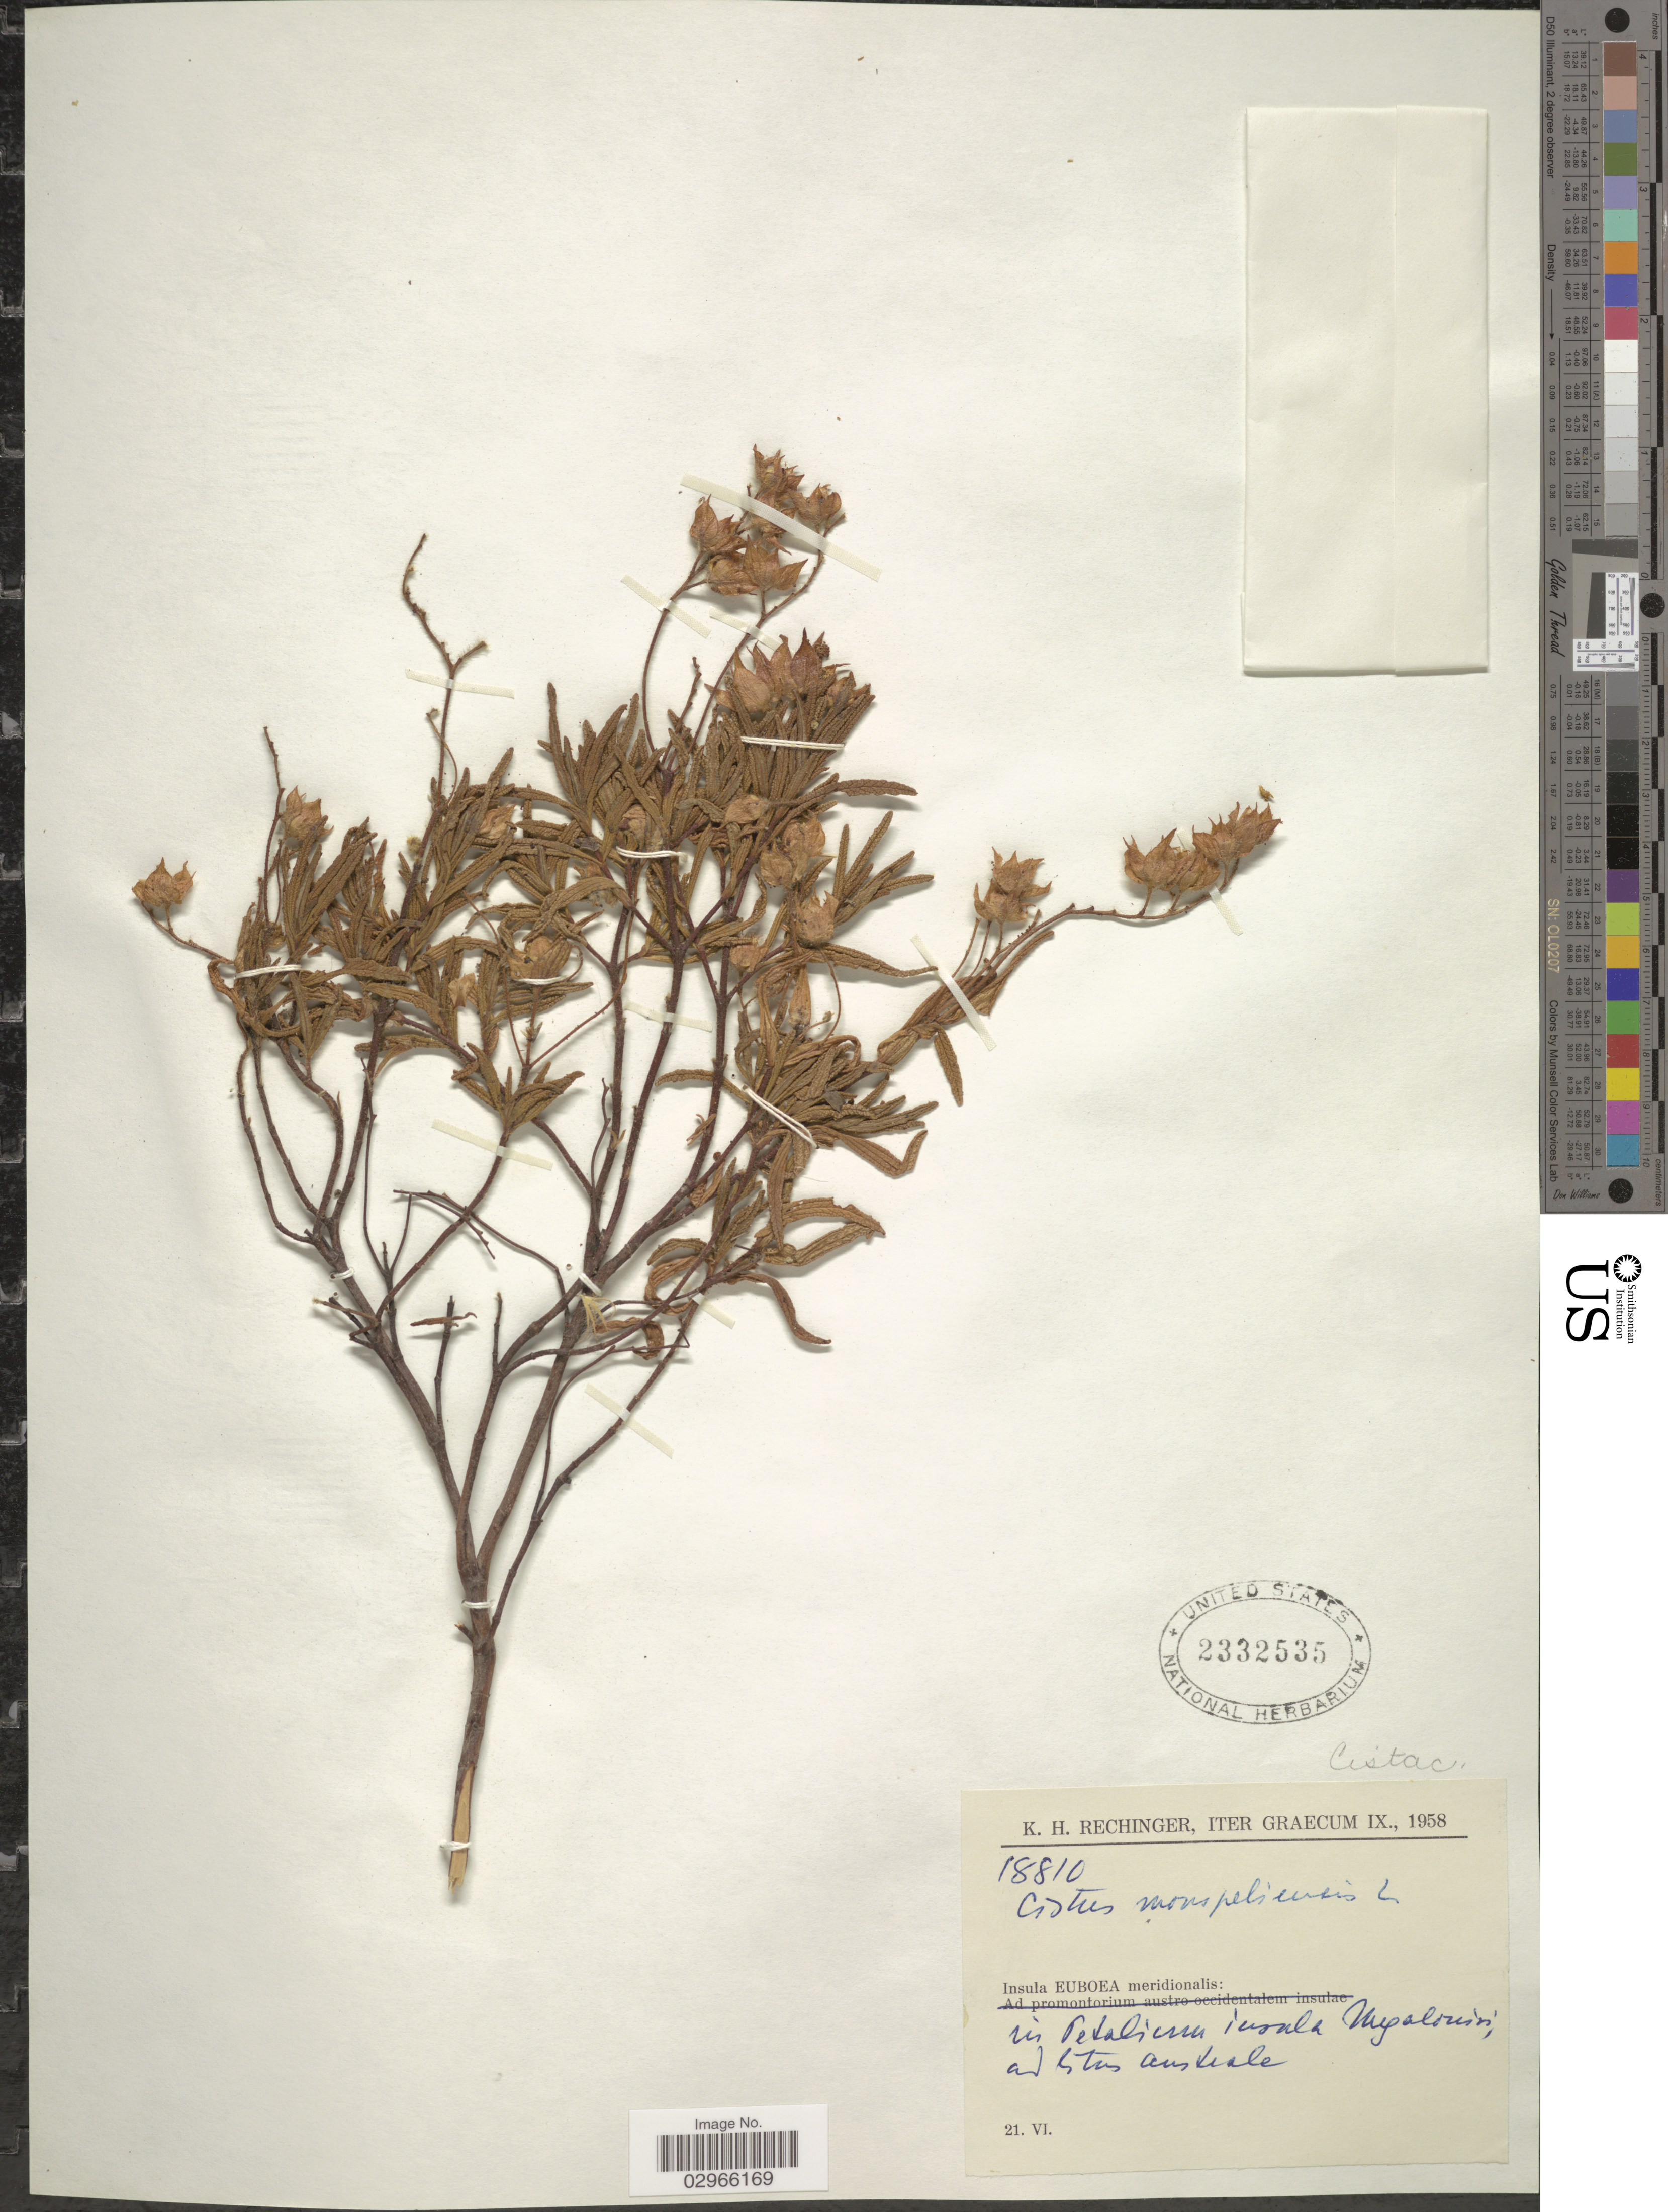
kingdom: Plantae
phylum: Tracheophyta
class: Magnoliopsida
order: Malvales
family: Cistaceae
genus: Cistus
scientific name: Cistus monspeliensis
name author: L.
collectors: K. H. Rechinger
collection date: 1958-06-21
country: Greece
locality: Insula Euboea meridionalis: in Petalium insula Megalonisi ad estas australe.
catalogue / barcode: US 2332535